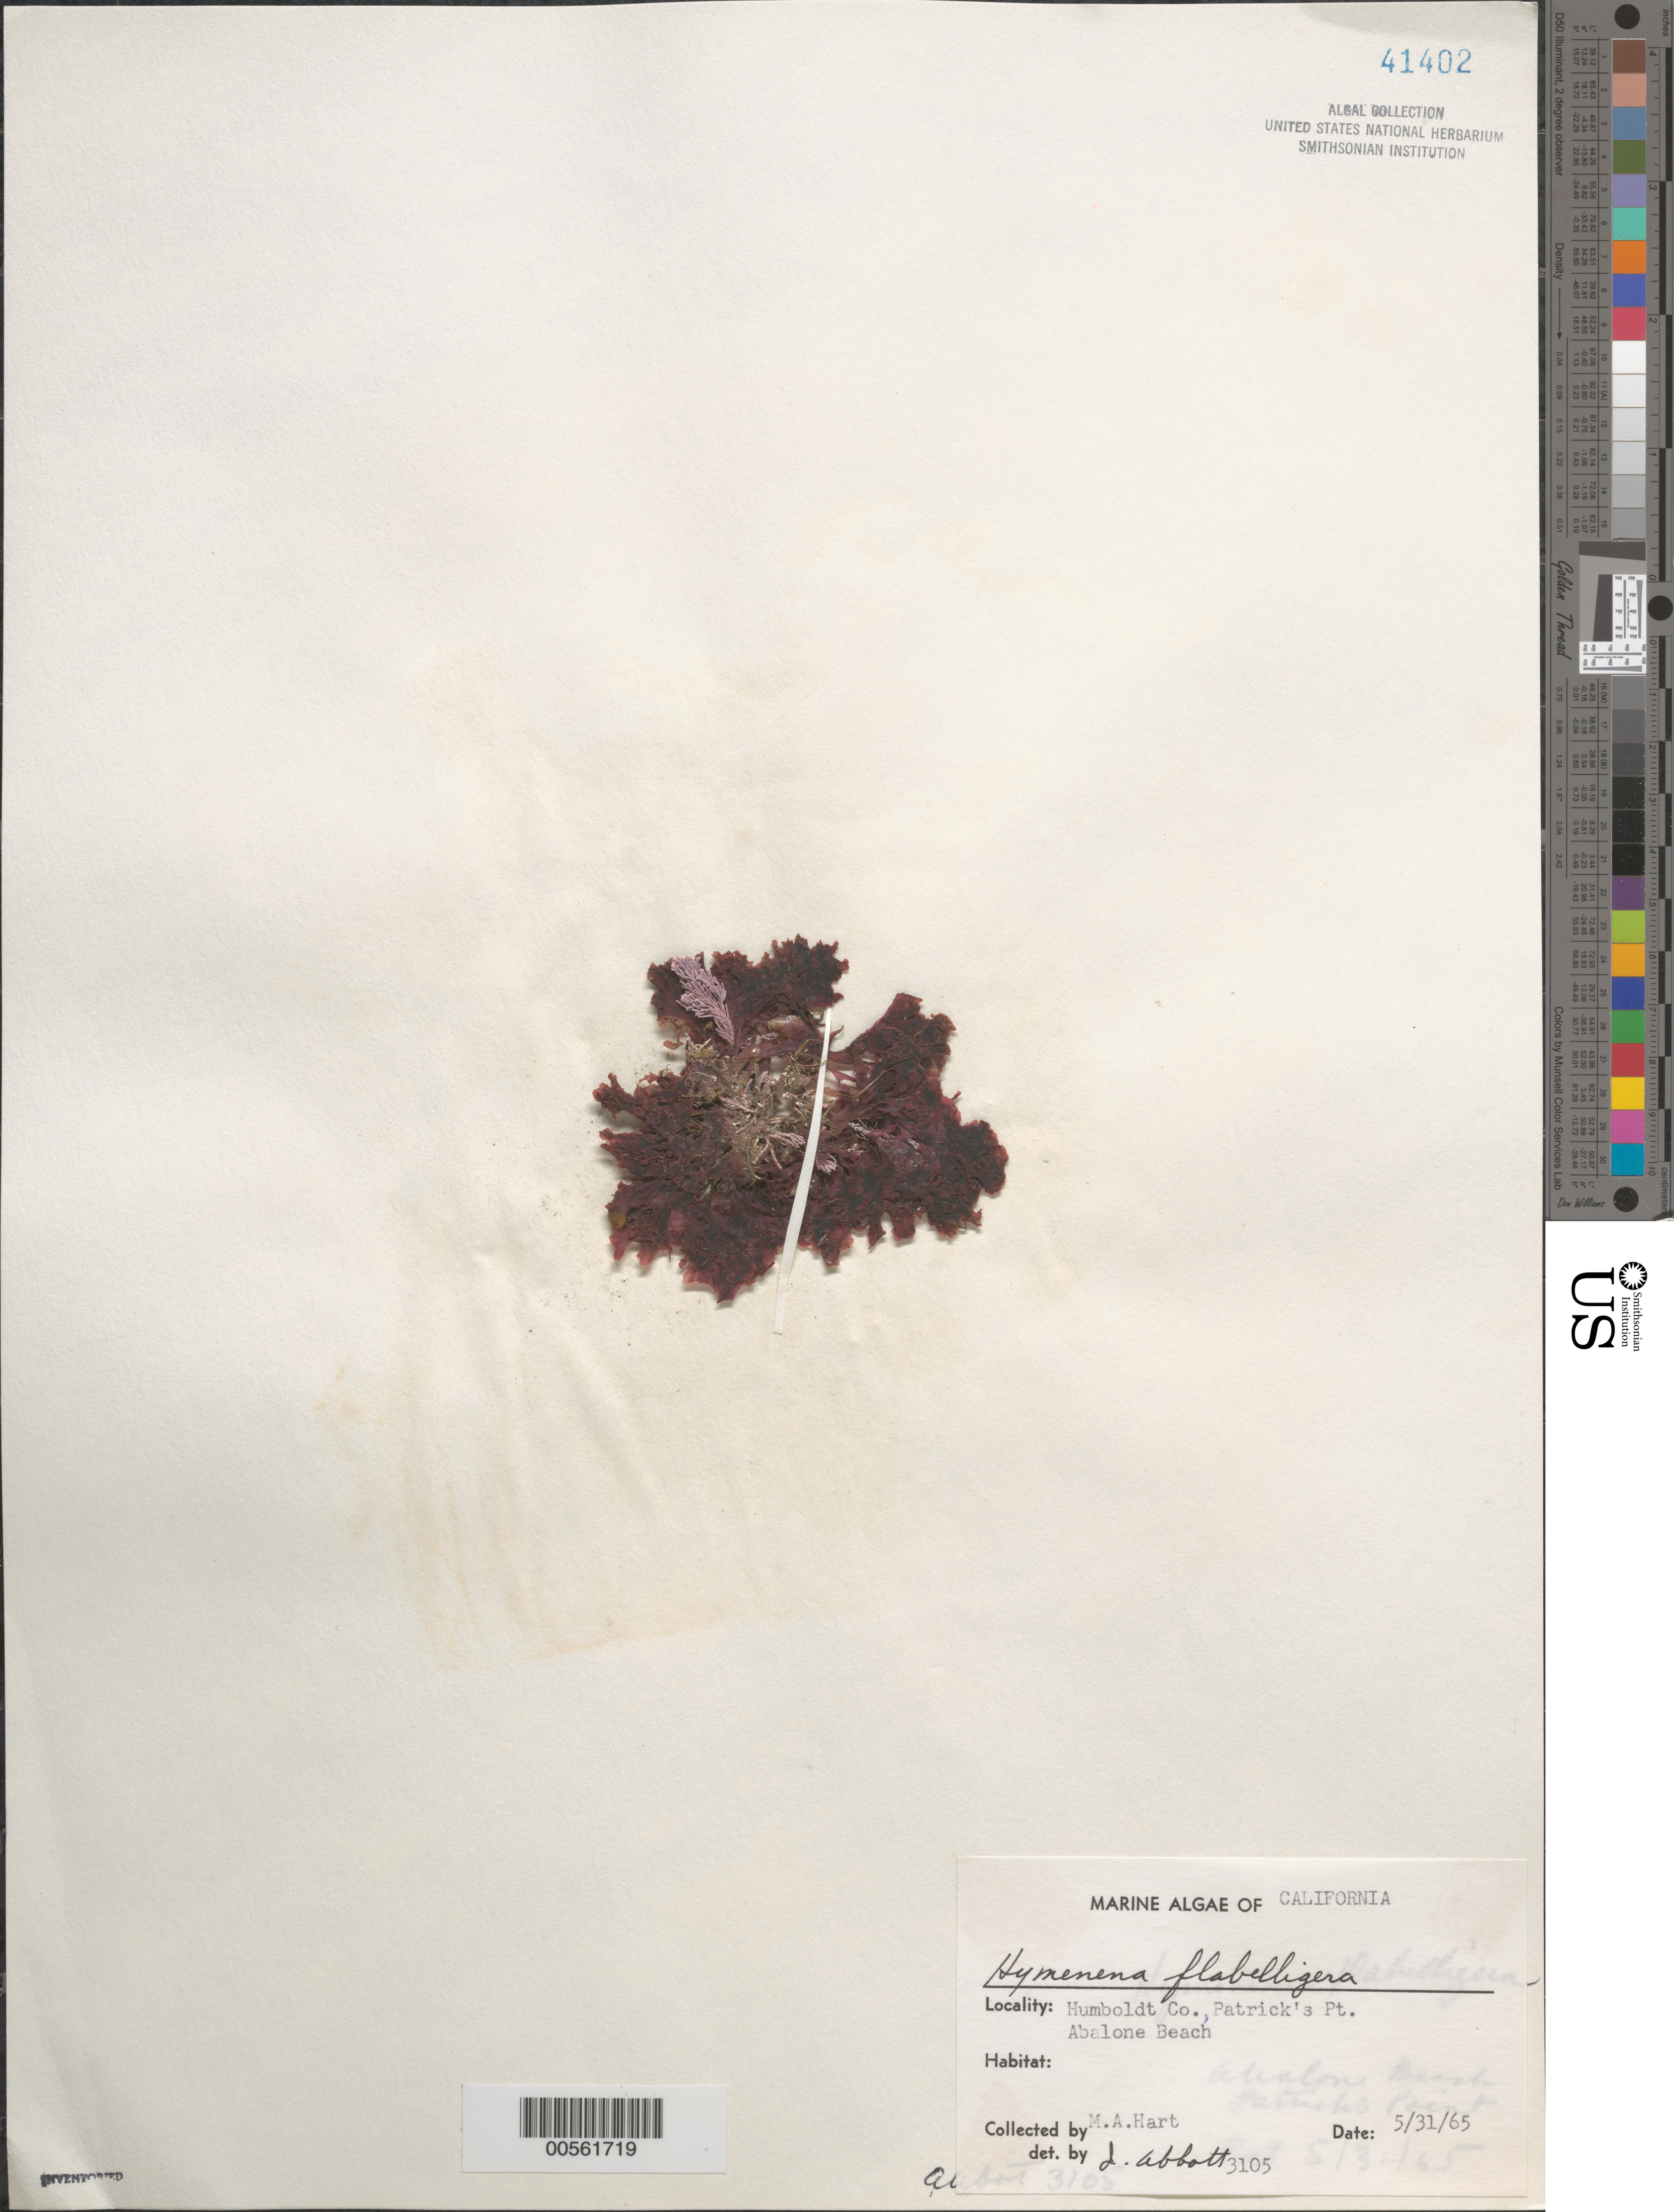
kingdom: Plantae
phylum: Rhodophyta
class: Florideophyceae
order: Ceramiales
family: Delesseriaceae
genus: Hymenena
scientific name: Hymenena flabelligera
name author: (J. Agardh) Kylin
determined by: Abbott, Isabella A.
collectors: M. A. Hart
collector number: IAA 3105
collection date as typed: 31 May 1965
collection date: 1965-05-31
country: United States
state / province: California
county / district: Humboldt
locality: Abalone Beach, Patrick's Point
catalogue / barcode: US 41402